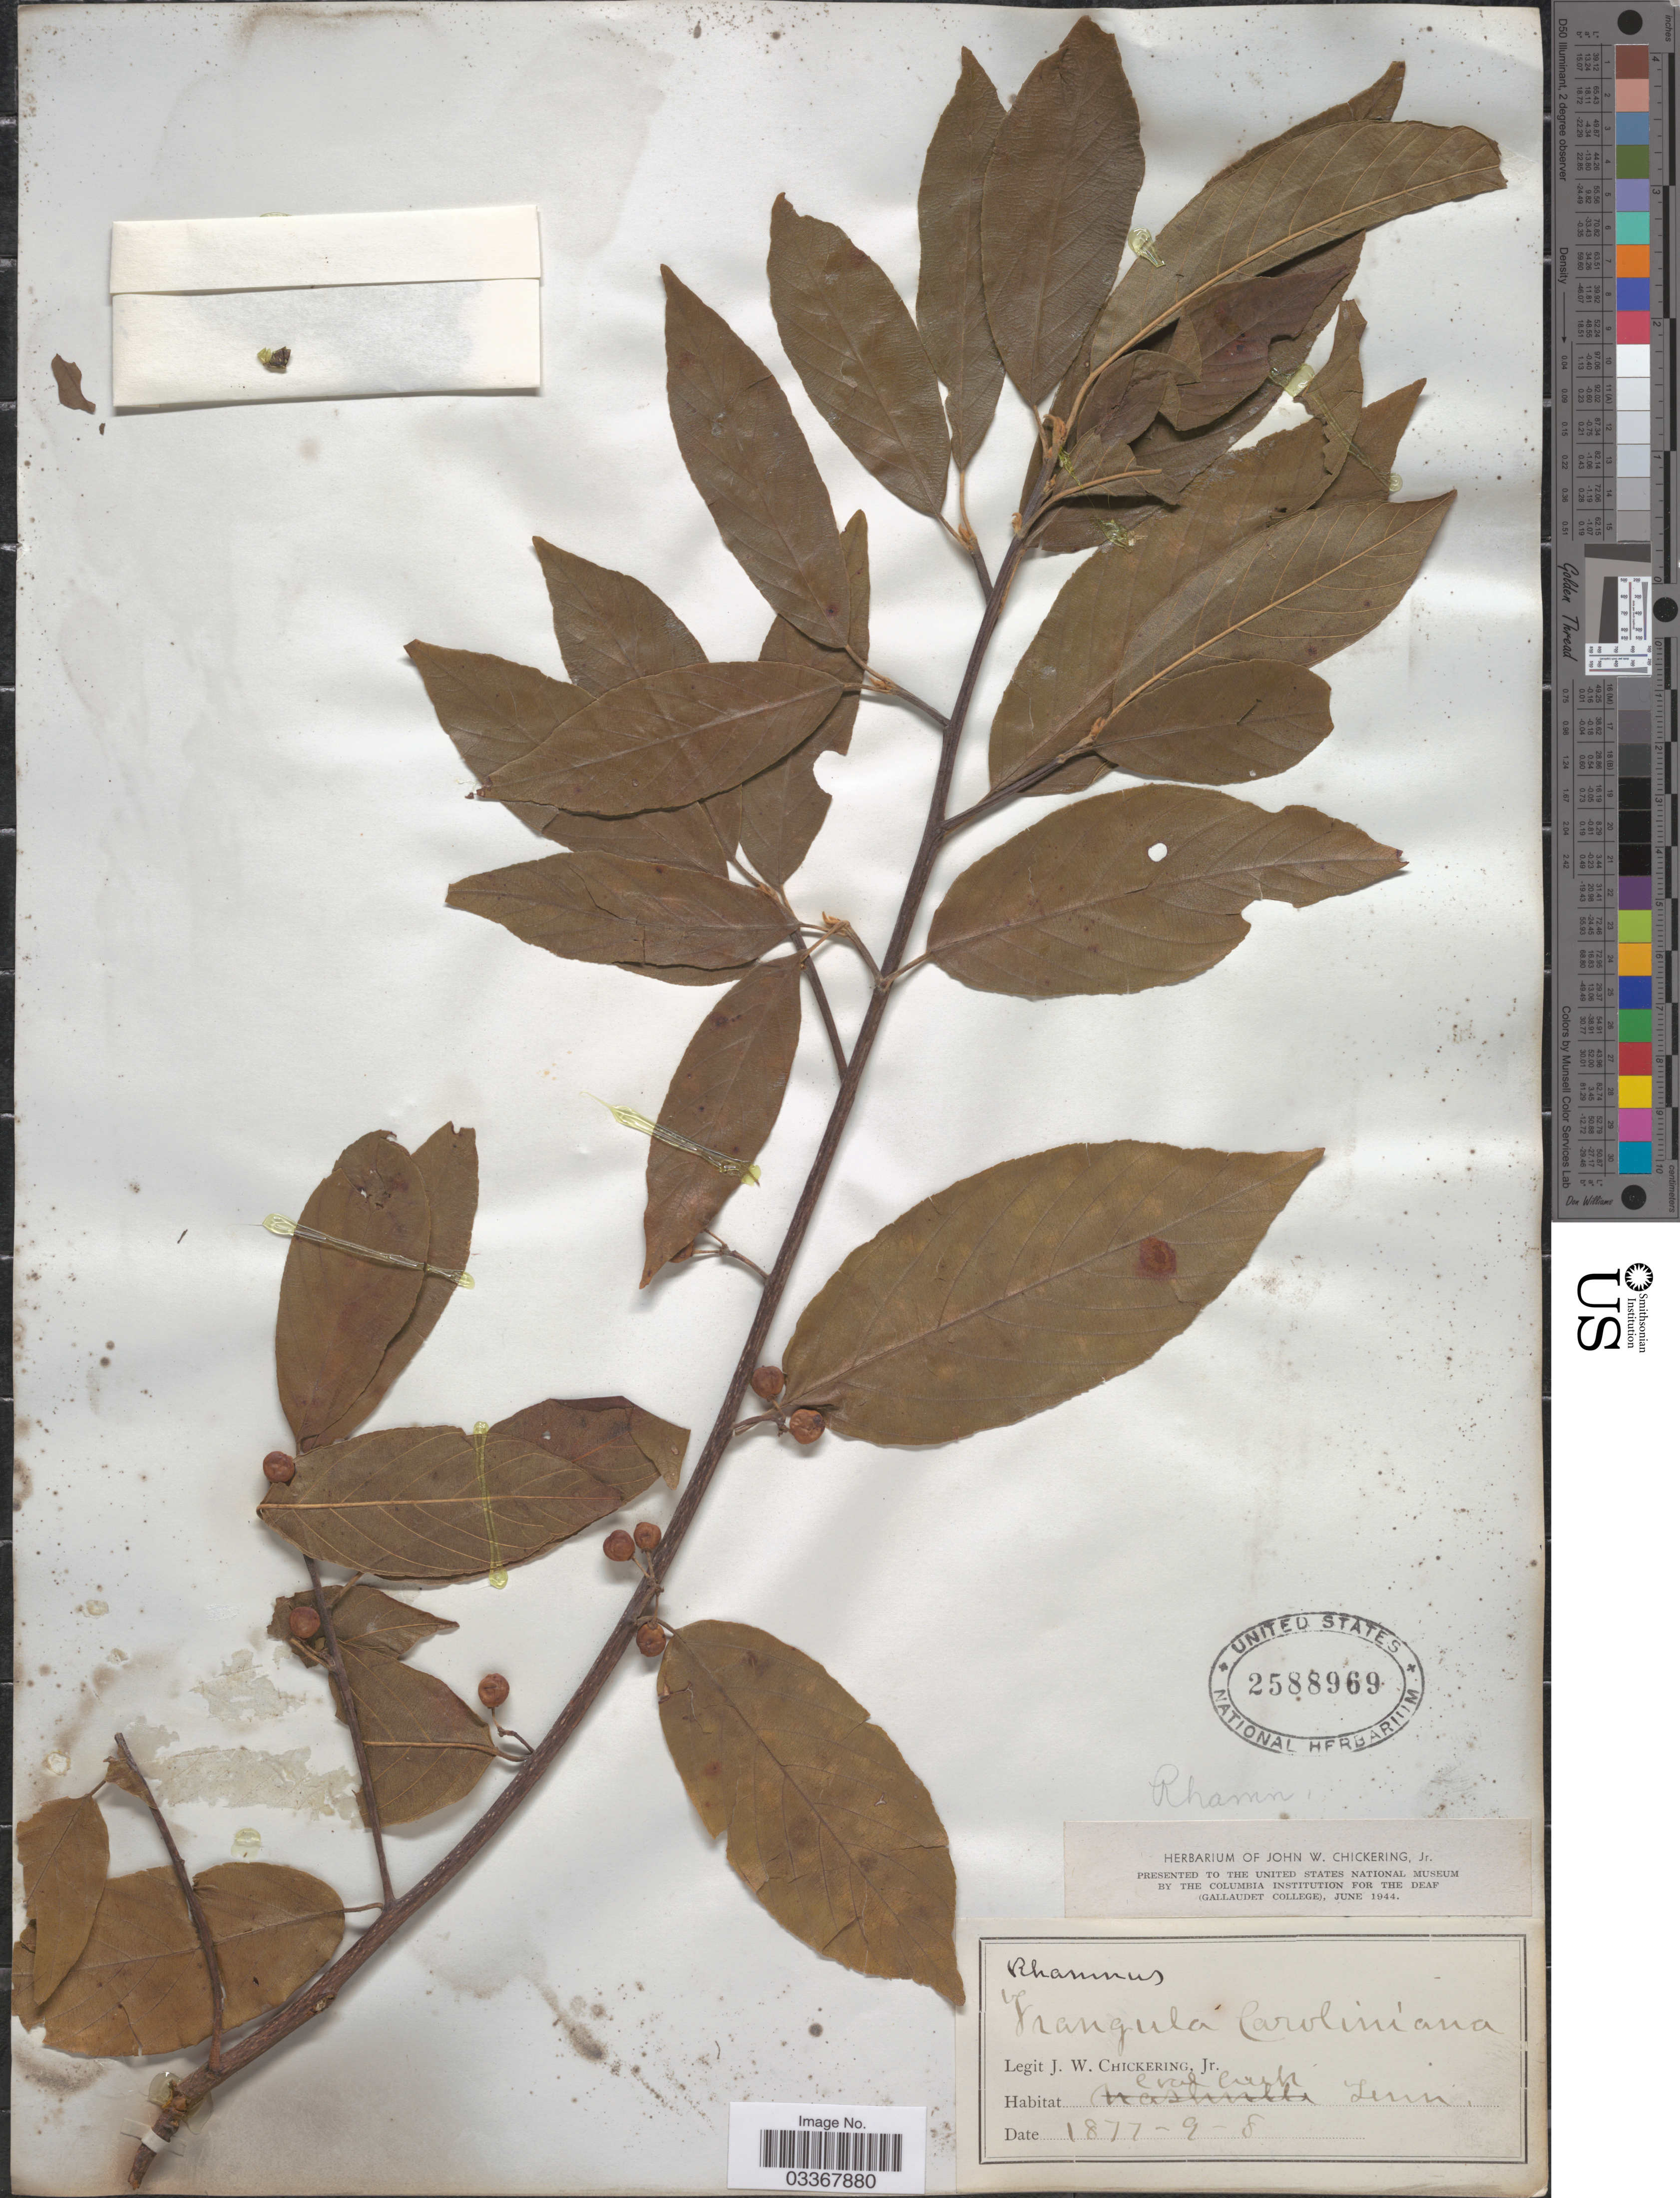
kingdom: Plantae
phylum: Tracheophyta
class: Magnoliopsida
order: Rosales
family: Rhamnaceae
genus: Frangula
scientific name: Frangula caroliniana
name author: (Walter) A. Gray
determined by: Strong, Mark T., (BOT), Smithsonian Institution - National Museum of Natural History (UNITED STATES)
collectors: J. W. Chickering Jr.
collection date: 1877-09-08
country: United States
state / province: Tennessee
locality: Eval [interpreted] Creek.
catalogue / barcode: US 2588969